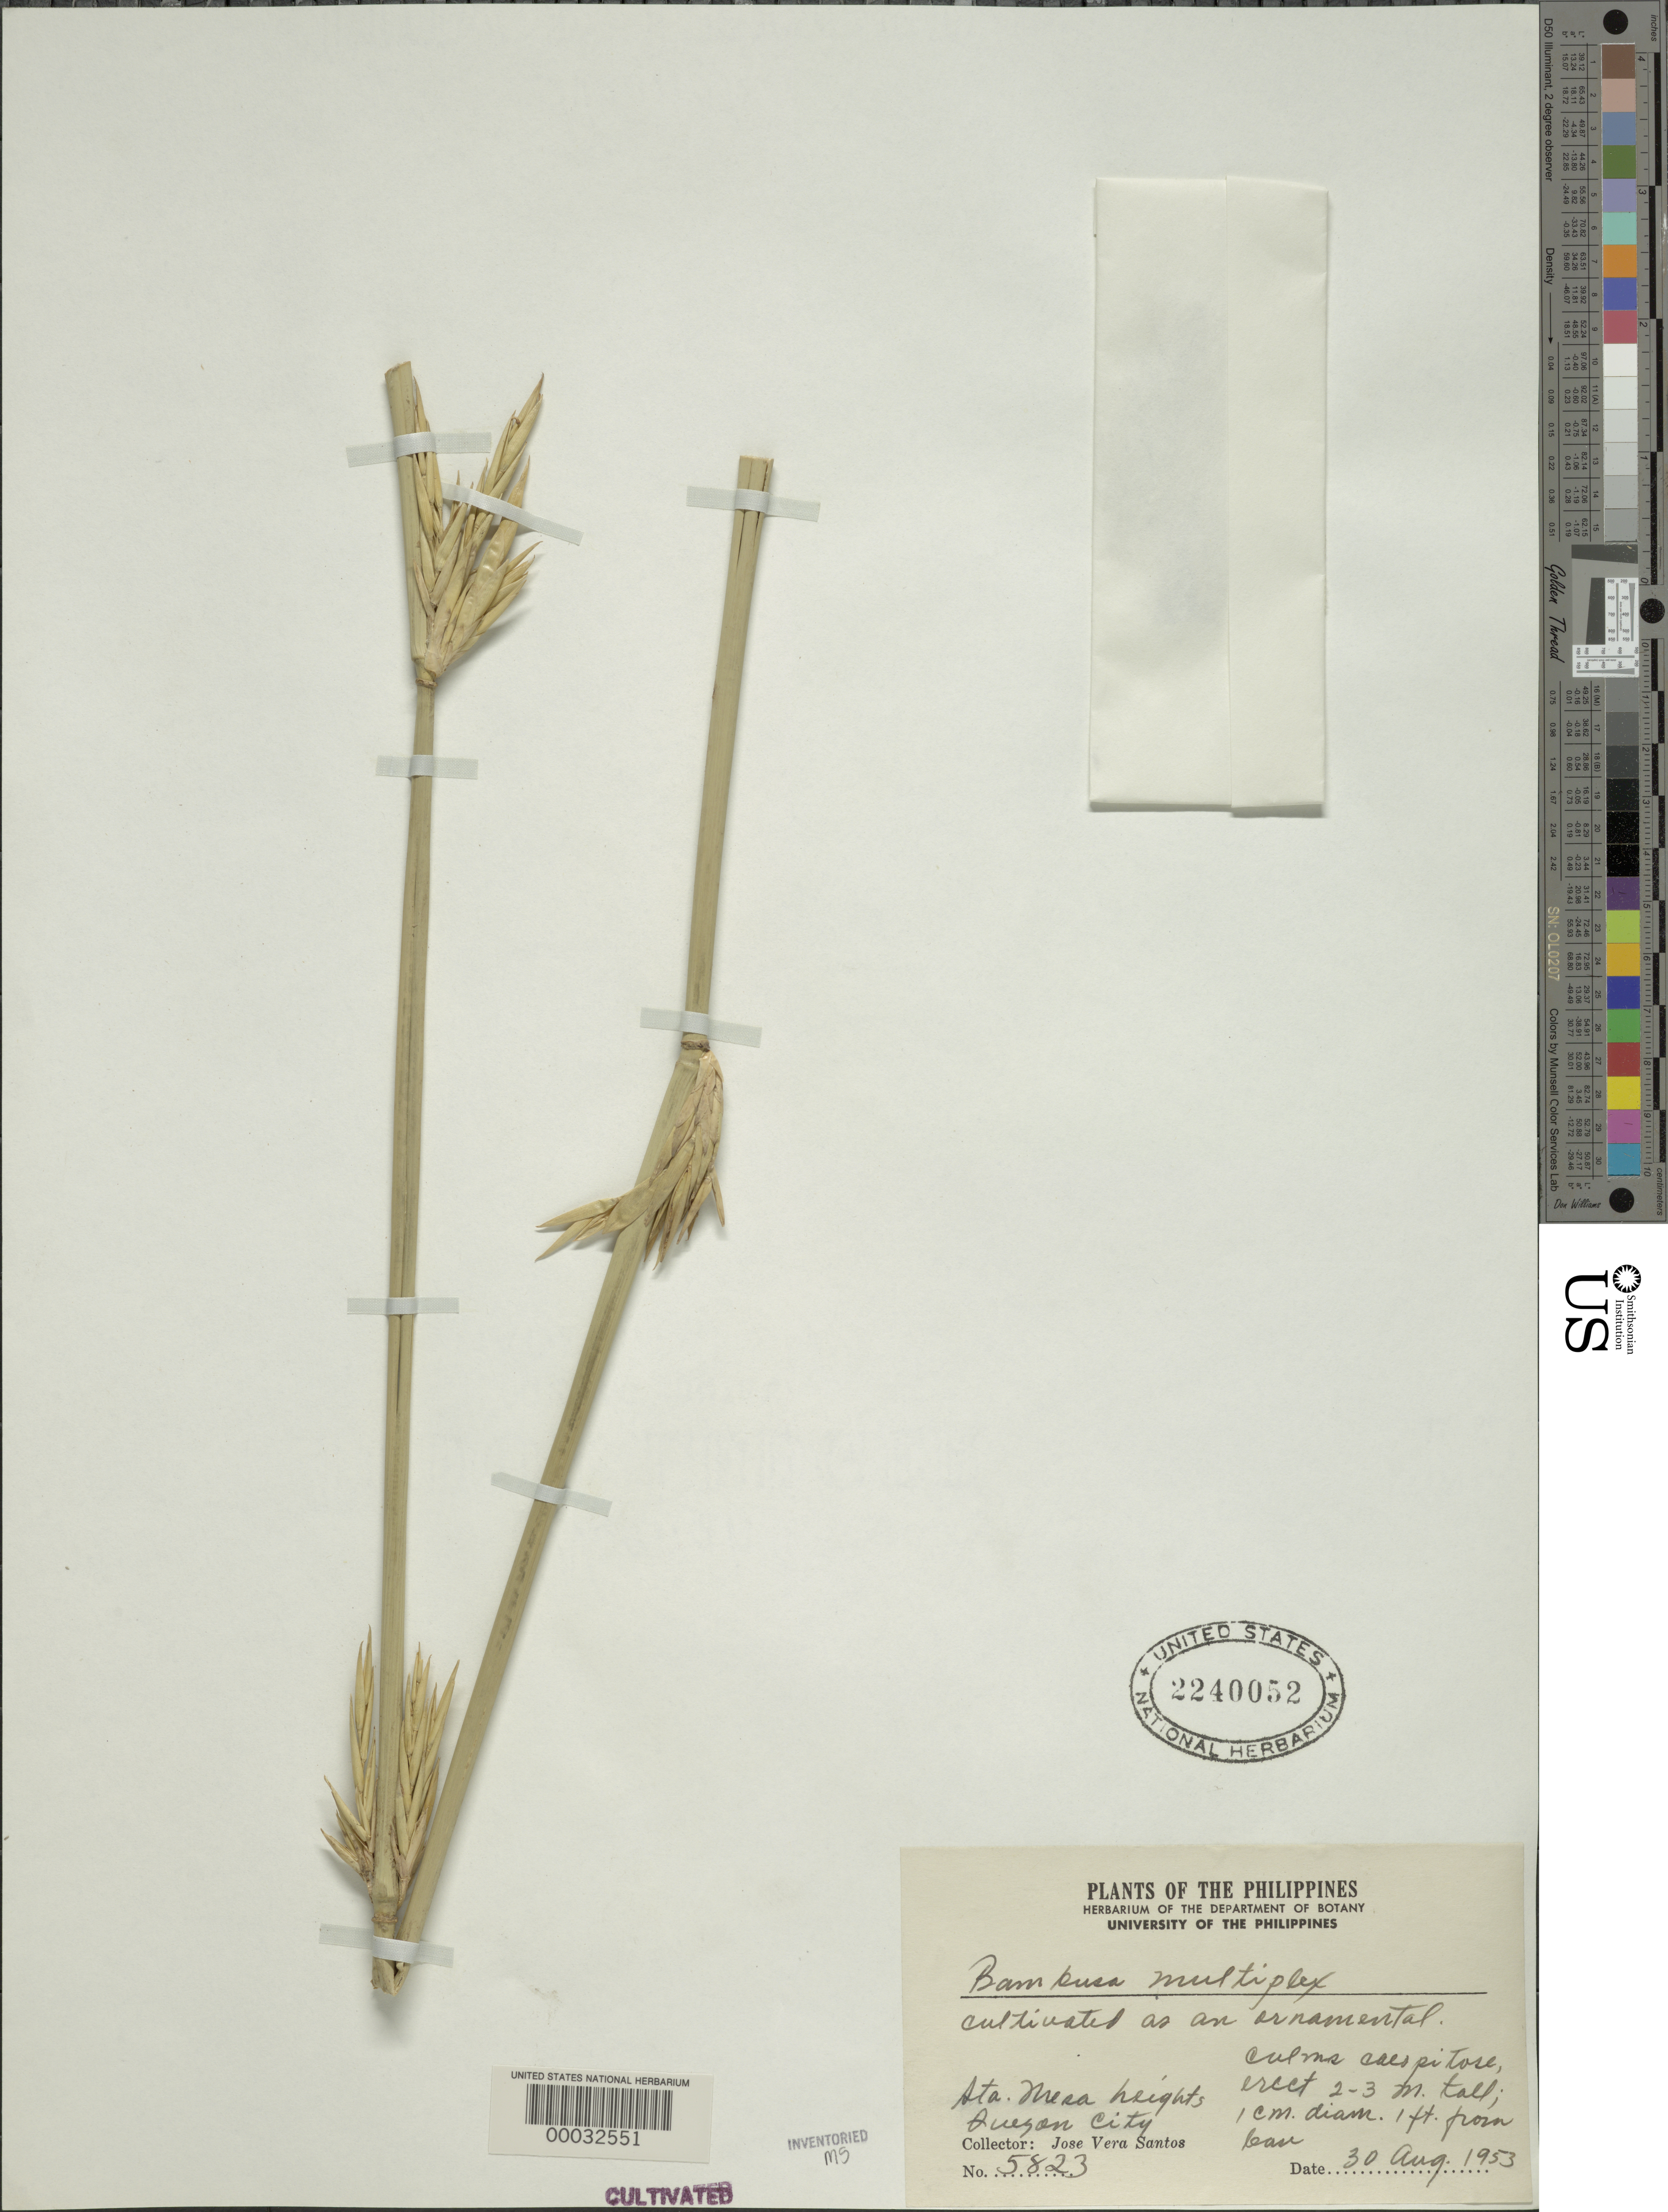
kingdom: Plantae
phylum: Tracheophyta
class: Liliopsida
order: Poales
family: Poaceae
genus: Bambusa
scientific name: Bambusa multiplex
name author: (Lour.) Raeusch. ex Schult. & Schult. f.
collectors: J. V. Santos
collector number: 5823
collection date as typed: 30 Aug 1953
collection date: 1953-08-30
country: Philippines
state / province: Calabarzon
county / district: Quezon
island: Luzon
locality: Quezon city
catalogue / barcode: US 2240052